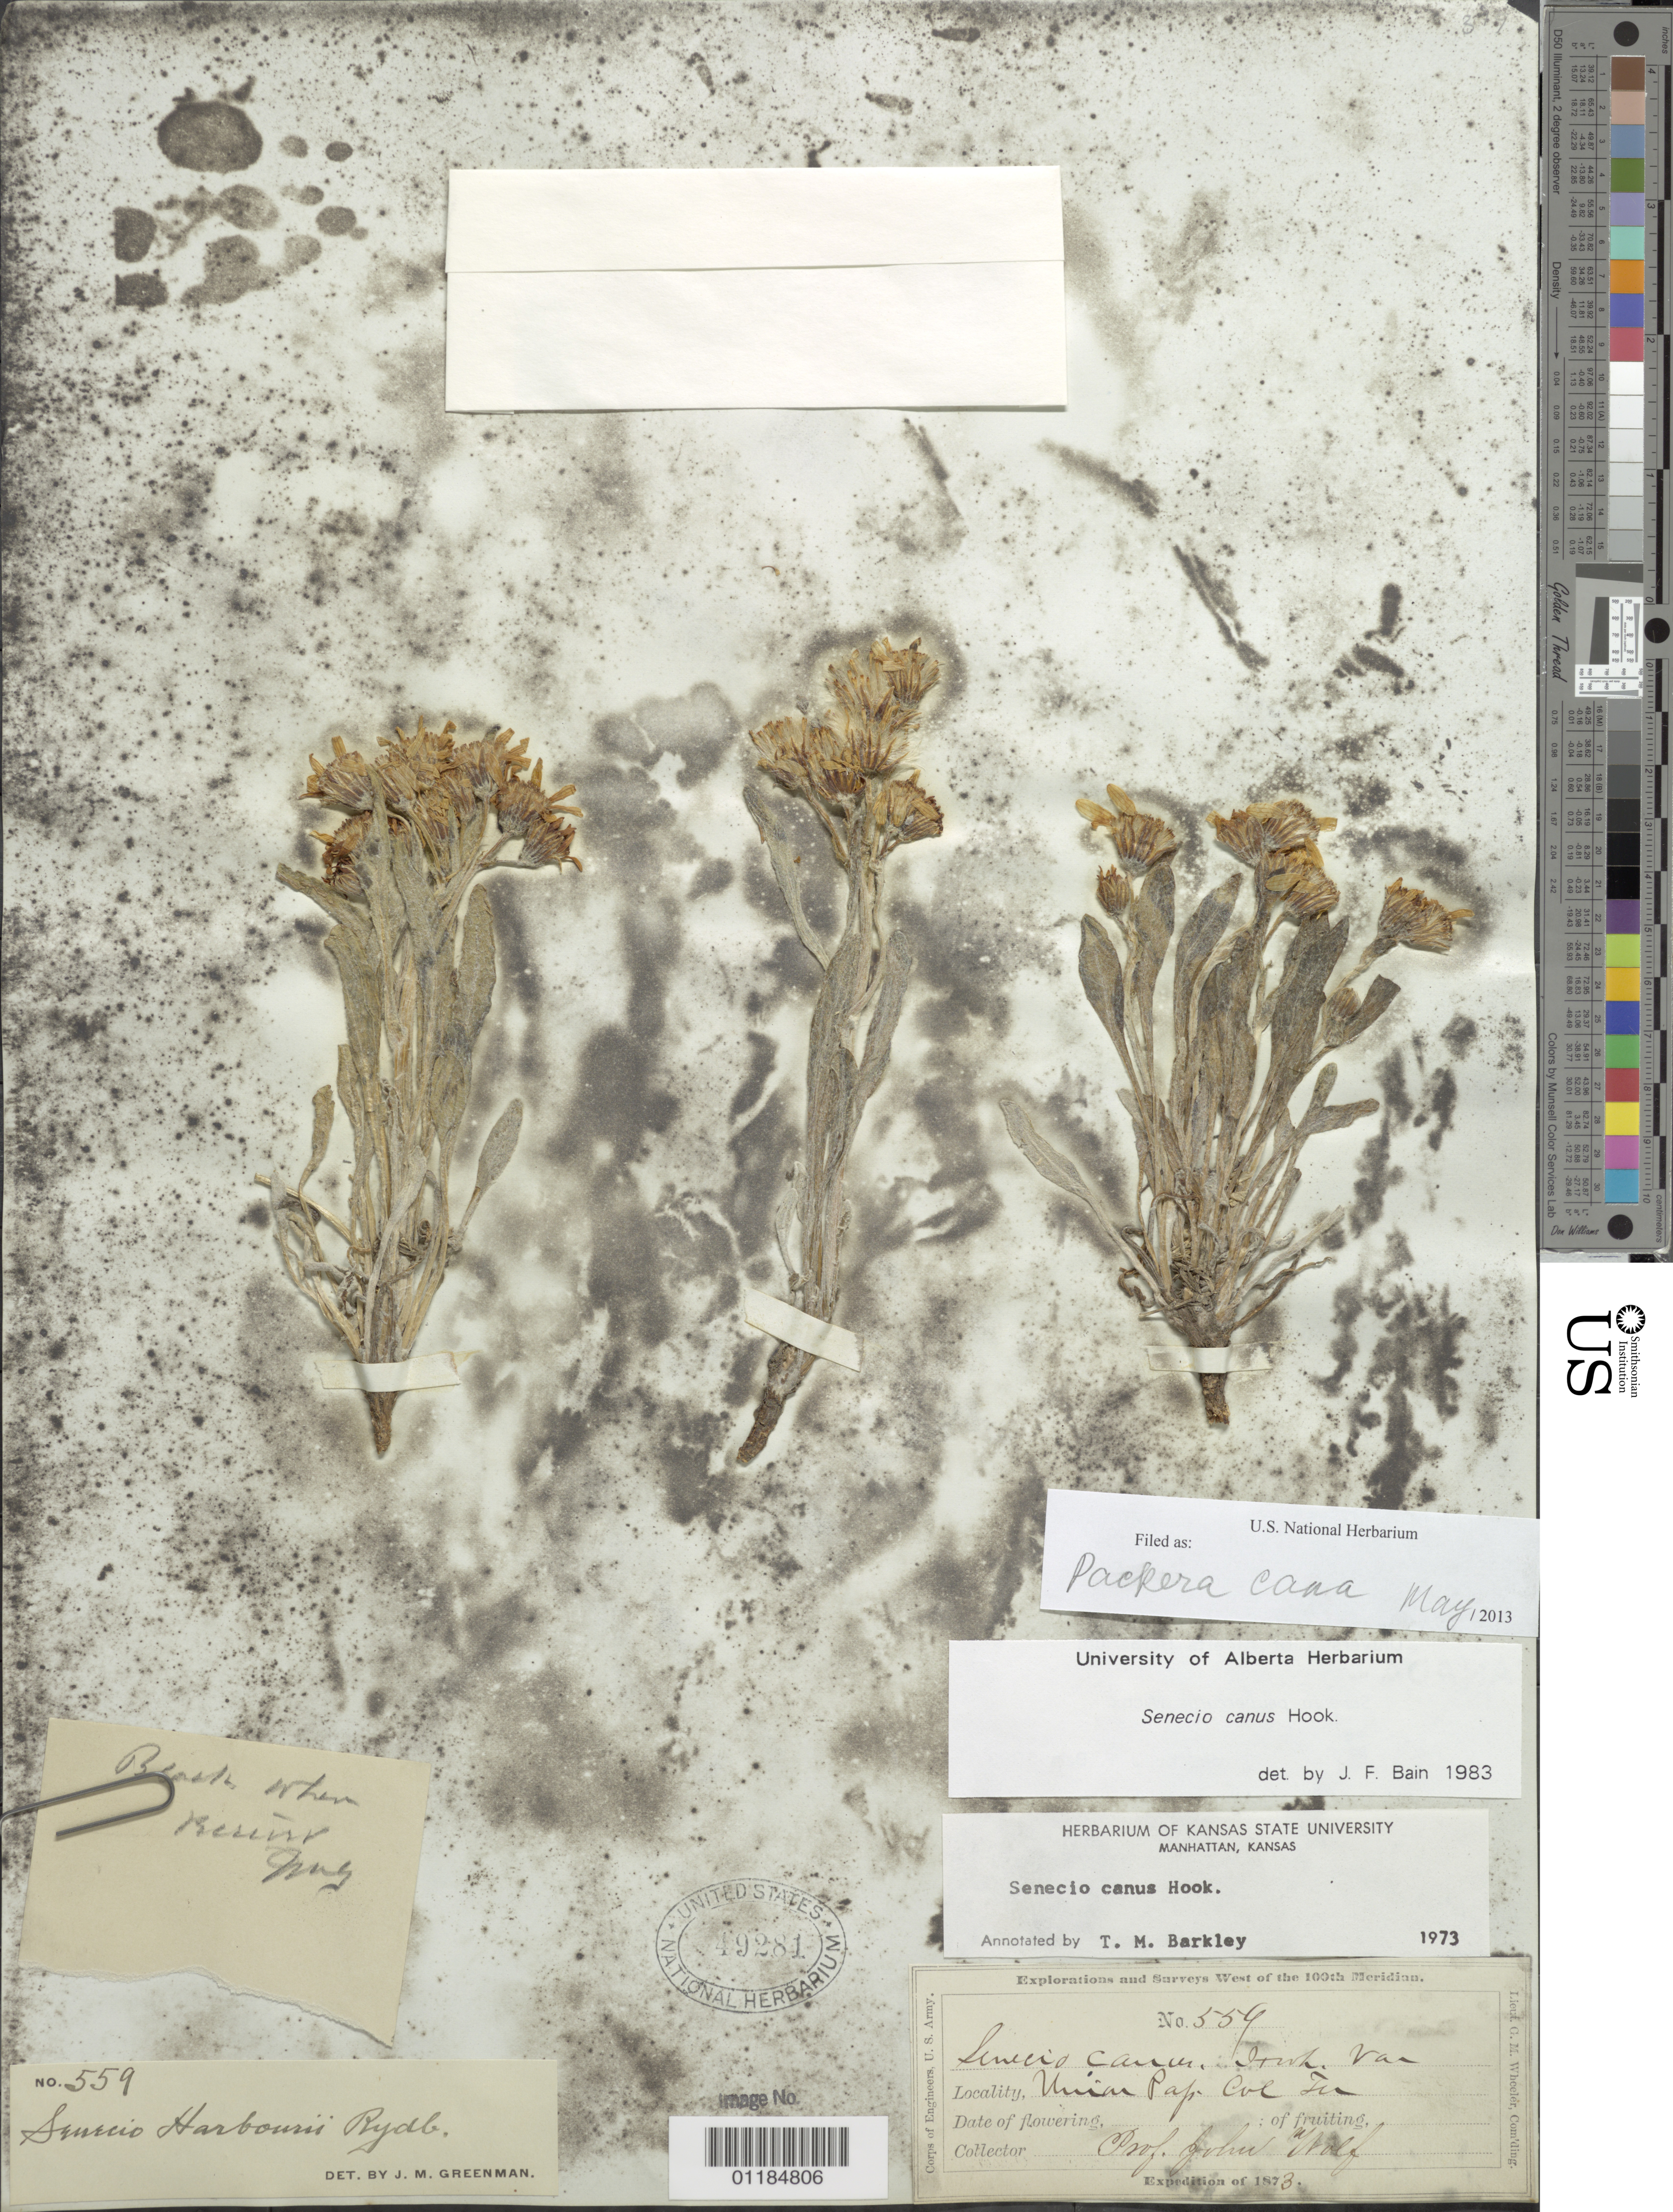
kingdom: Plantae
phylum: Tracheophyta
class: Magnoliopsida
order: Asterales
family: Asteraceae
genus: Packera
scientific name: Packera cana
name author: (Hook.) W.A. Weber & Á. Löve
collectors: J. Wolf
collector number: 554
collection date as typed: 1873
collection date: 1873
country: United States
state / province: Colorado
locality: Union Pap. Col. Ter.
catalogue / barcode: US 49281